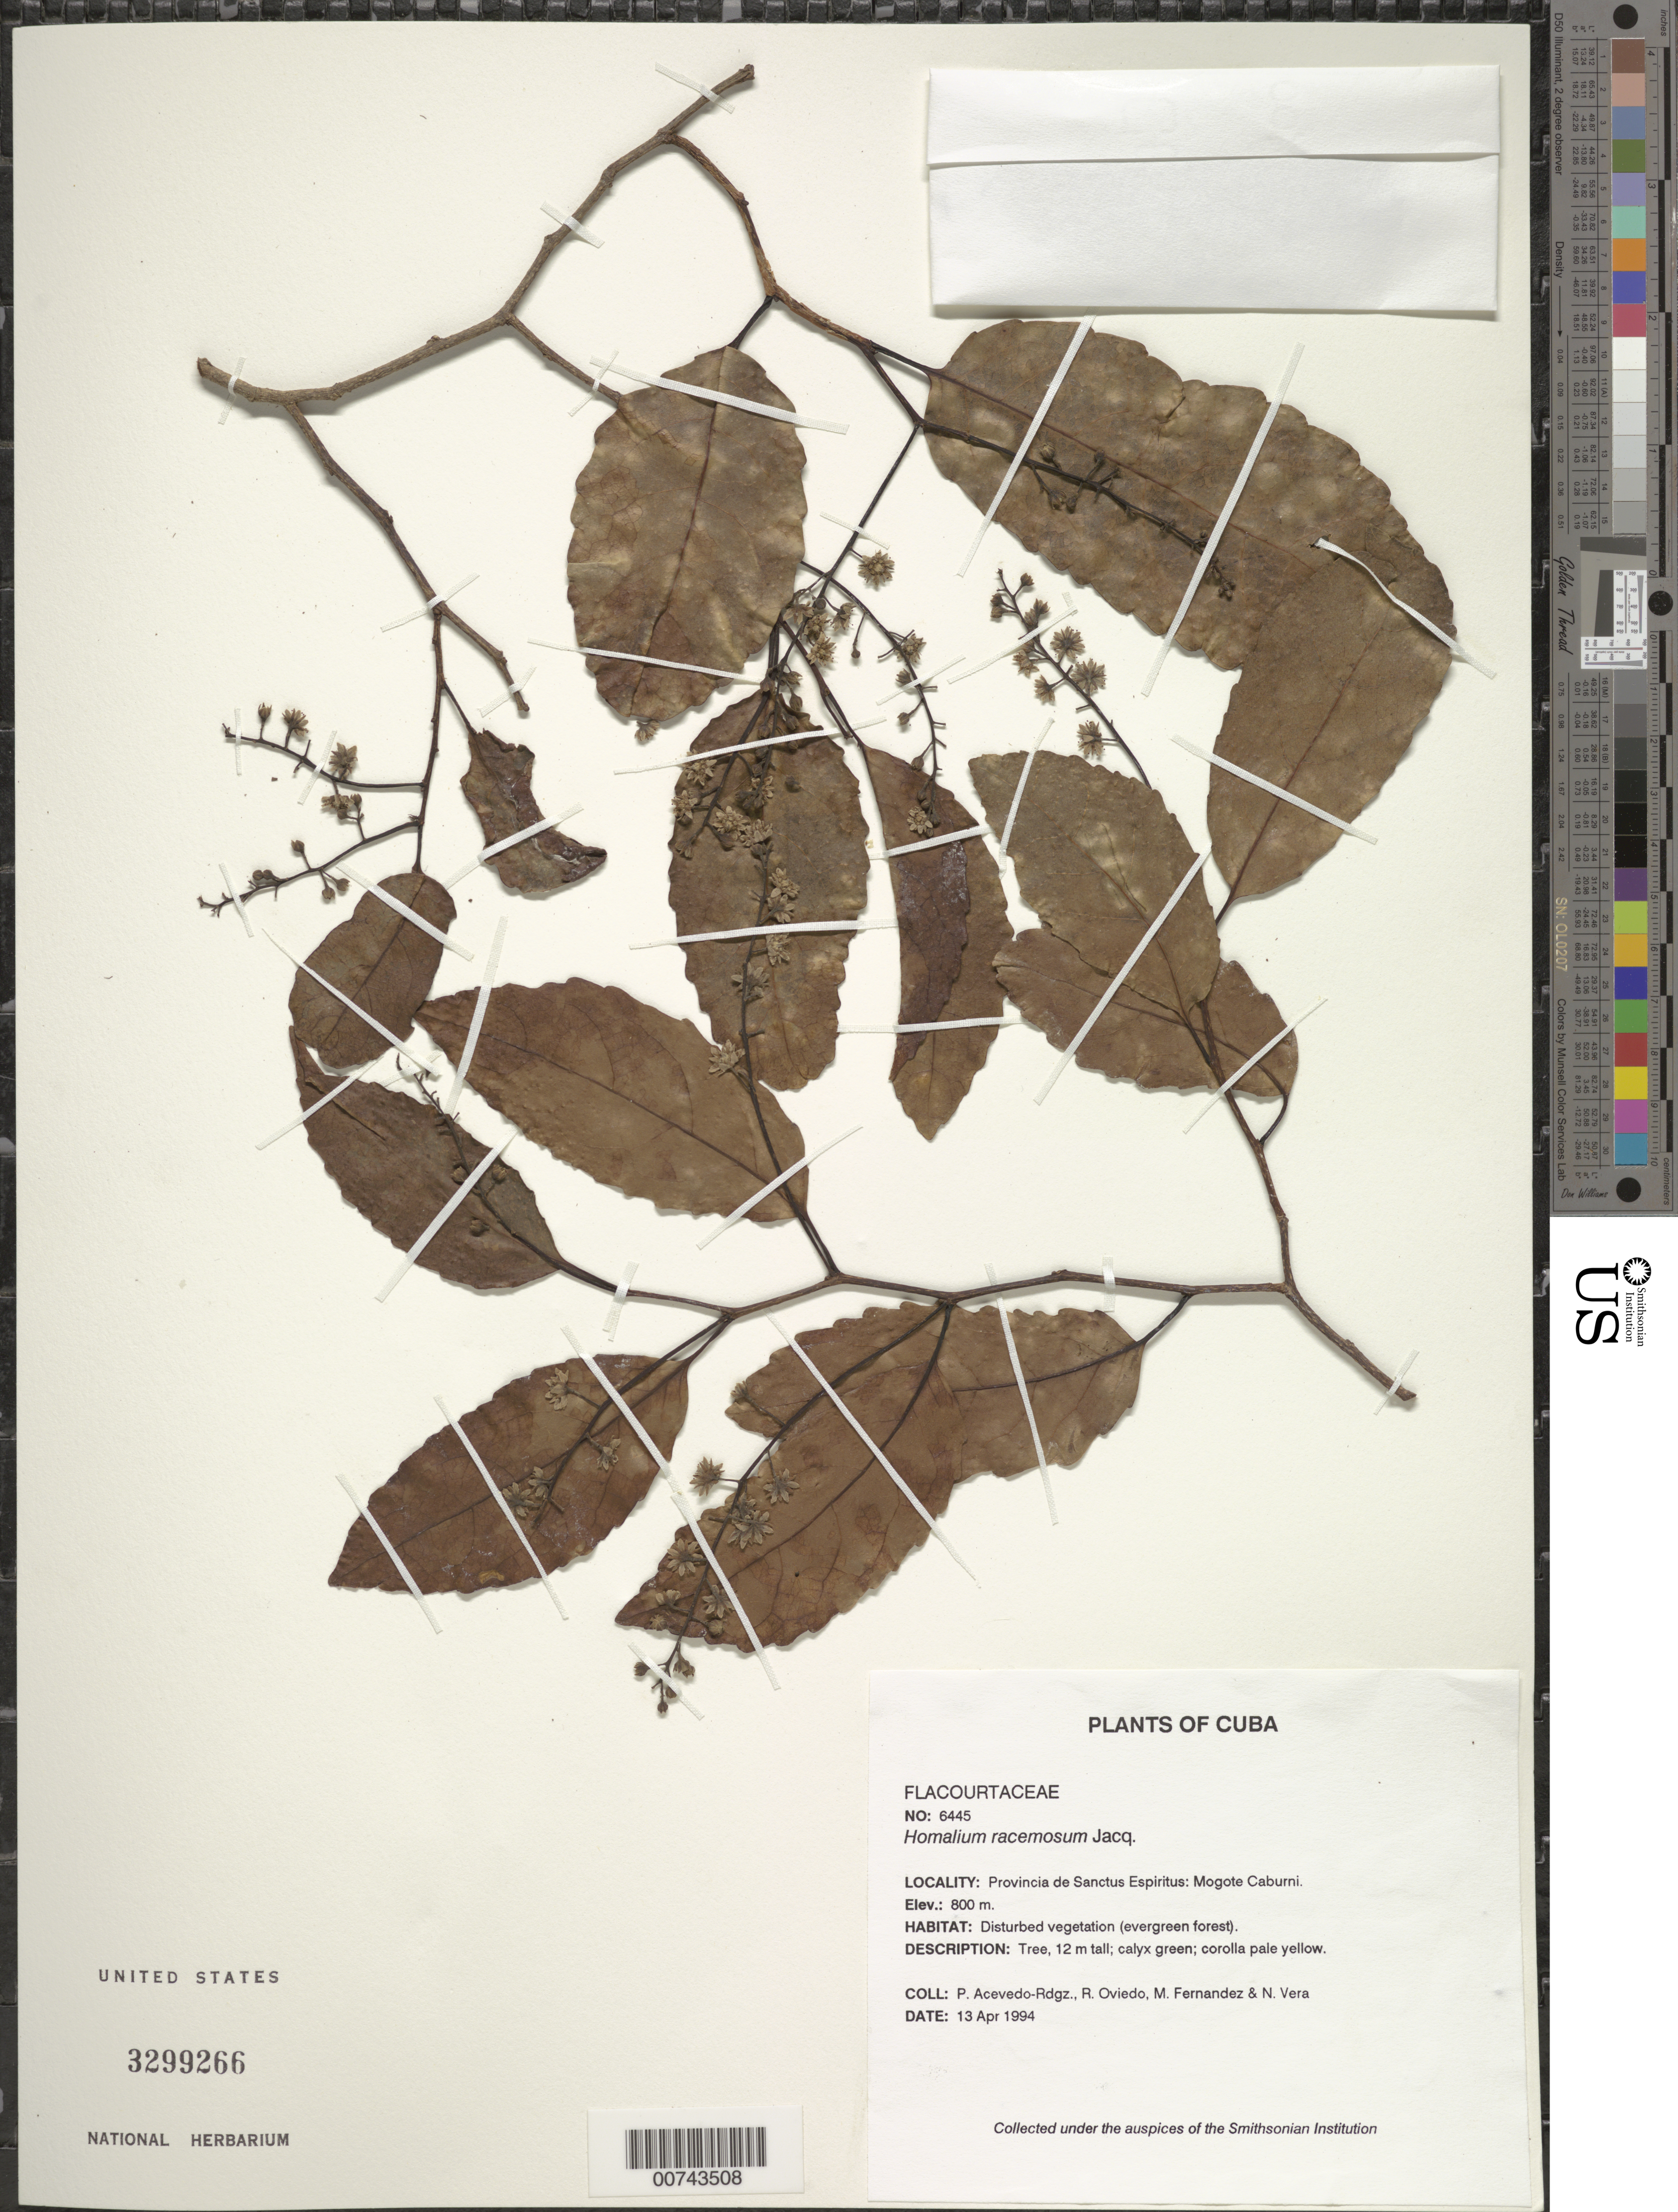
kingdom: Plantae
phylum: Tracheophyta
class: Magnoliopsida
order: Malpighiales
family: Salicaceae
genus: Homalium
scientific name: Homalium racemosum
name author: Jacq.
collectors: P. Acevedo-Rodr., R. Oviedo, M. Fernández & N. Vera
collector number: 6445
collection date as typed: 13 Apr 1994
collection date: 1994-04-13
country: Cuba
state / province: Sancti Spiritus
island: Cuba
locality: Provincia de Sanctus Espiritus; Mogote Caburni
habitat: Disturbed vegetation (evergreen forest).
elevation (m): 800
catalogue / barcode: US 3299266